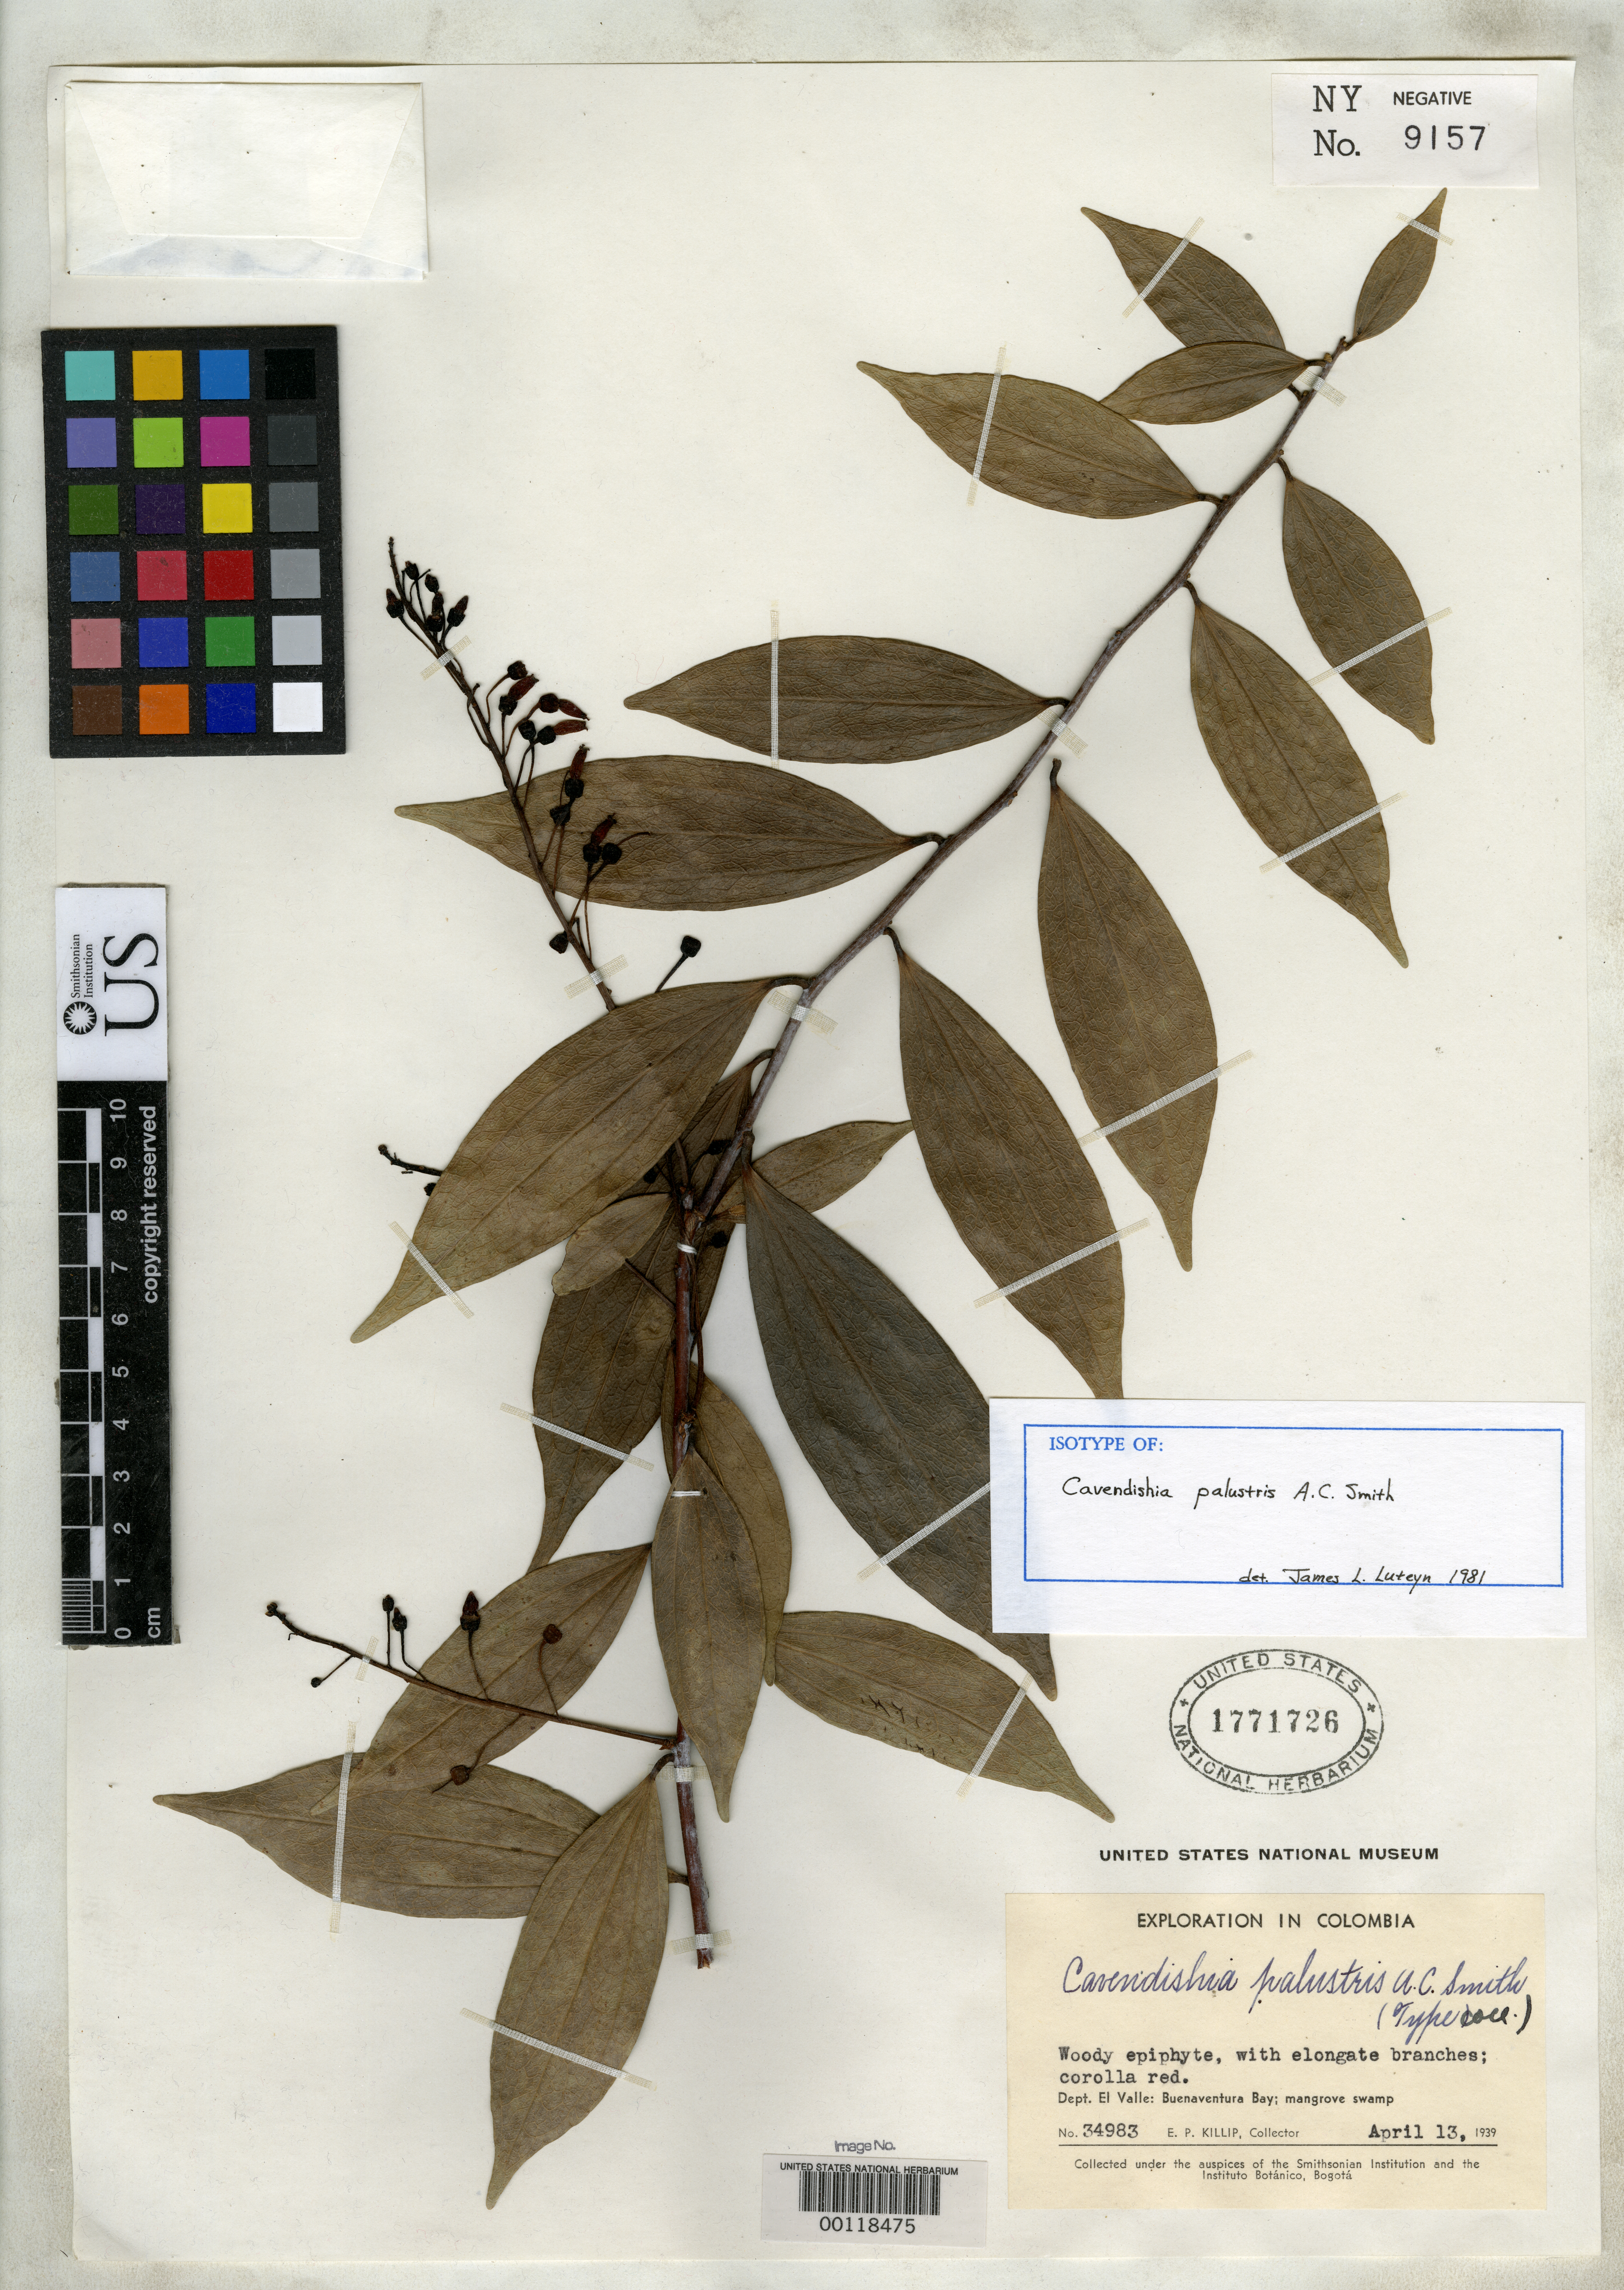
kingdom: Plantae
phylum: Tracheophyta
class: Magnoliopsida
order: Ericales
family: Ericaceae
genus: Cavendishia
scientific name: Cavendishia palustris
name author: A.C. Sm.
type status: Isotype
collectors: E. P. Killip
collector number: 34983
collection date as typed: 13 Apr 1939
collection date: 1939-04-13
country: Colombia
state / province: Valle del Cauca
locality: Buena Ventura Bay.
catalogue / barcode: US 1771726